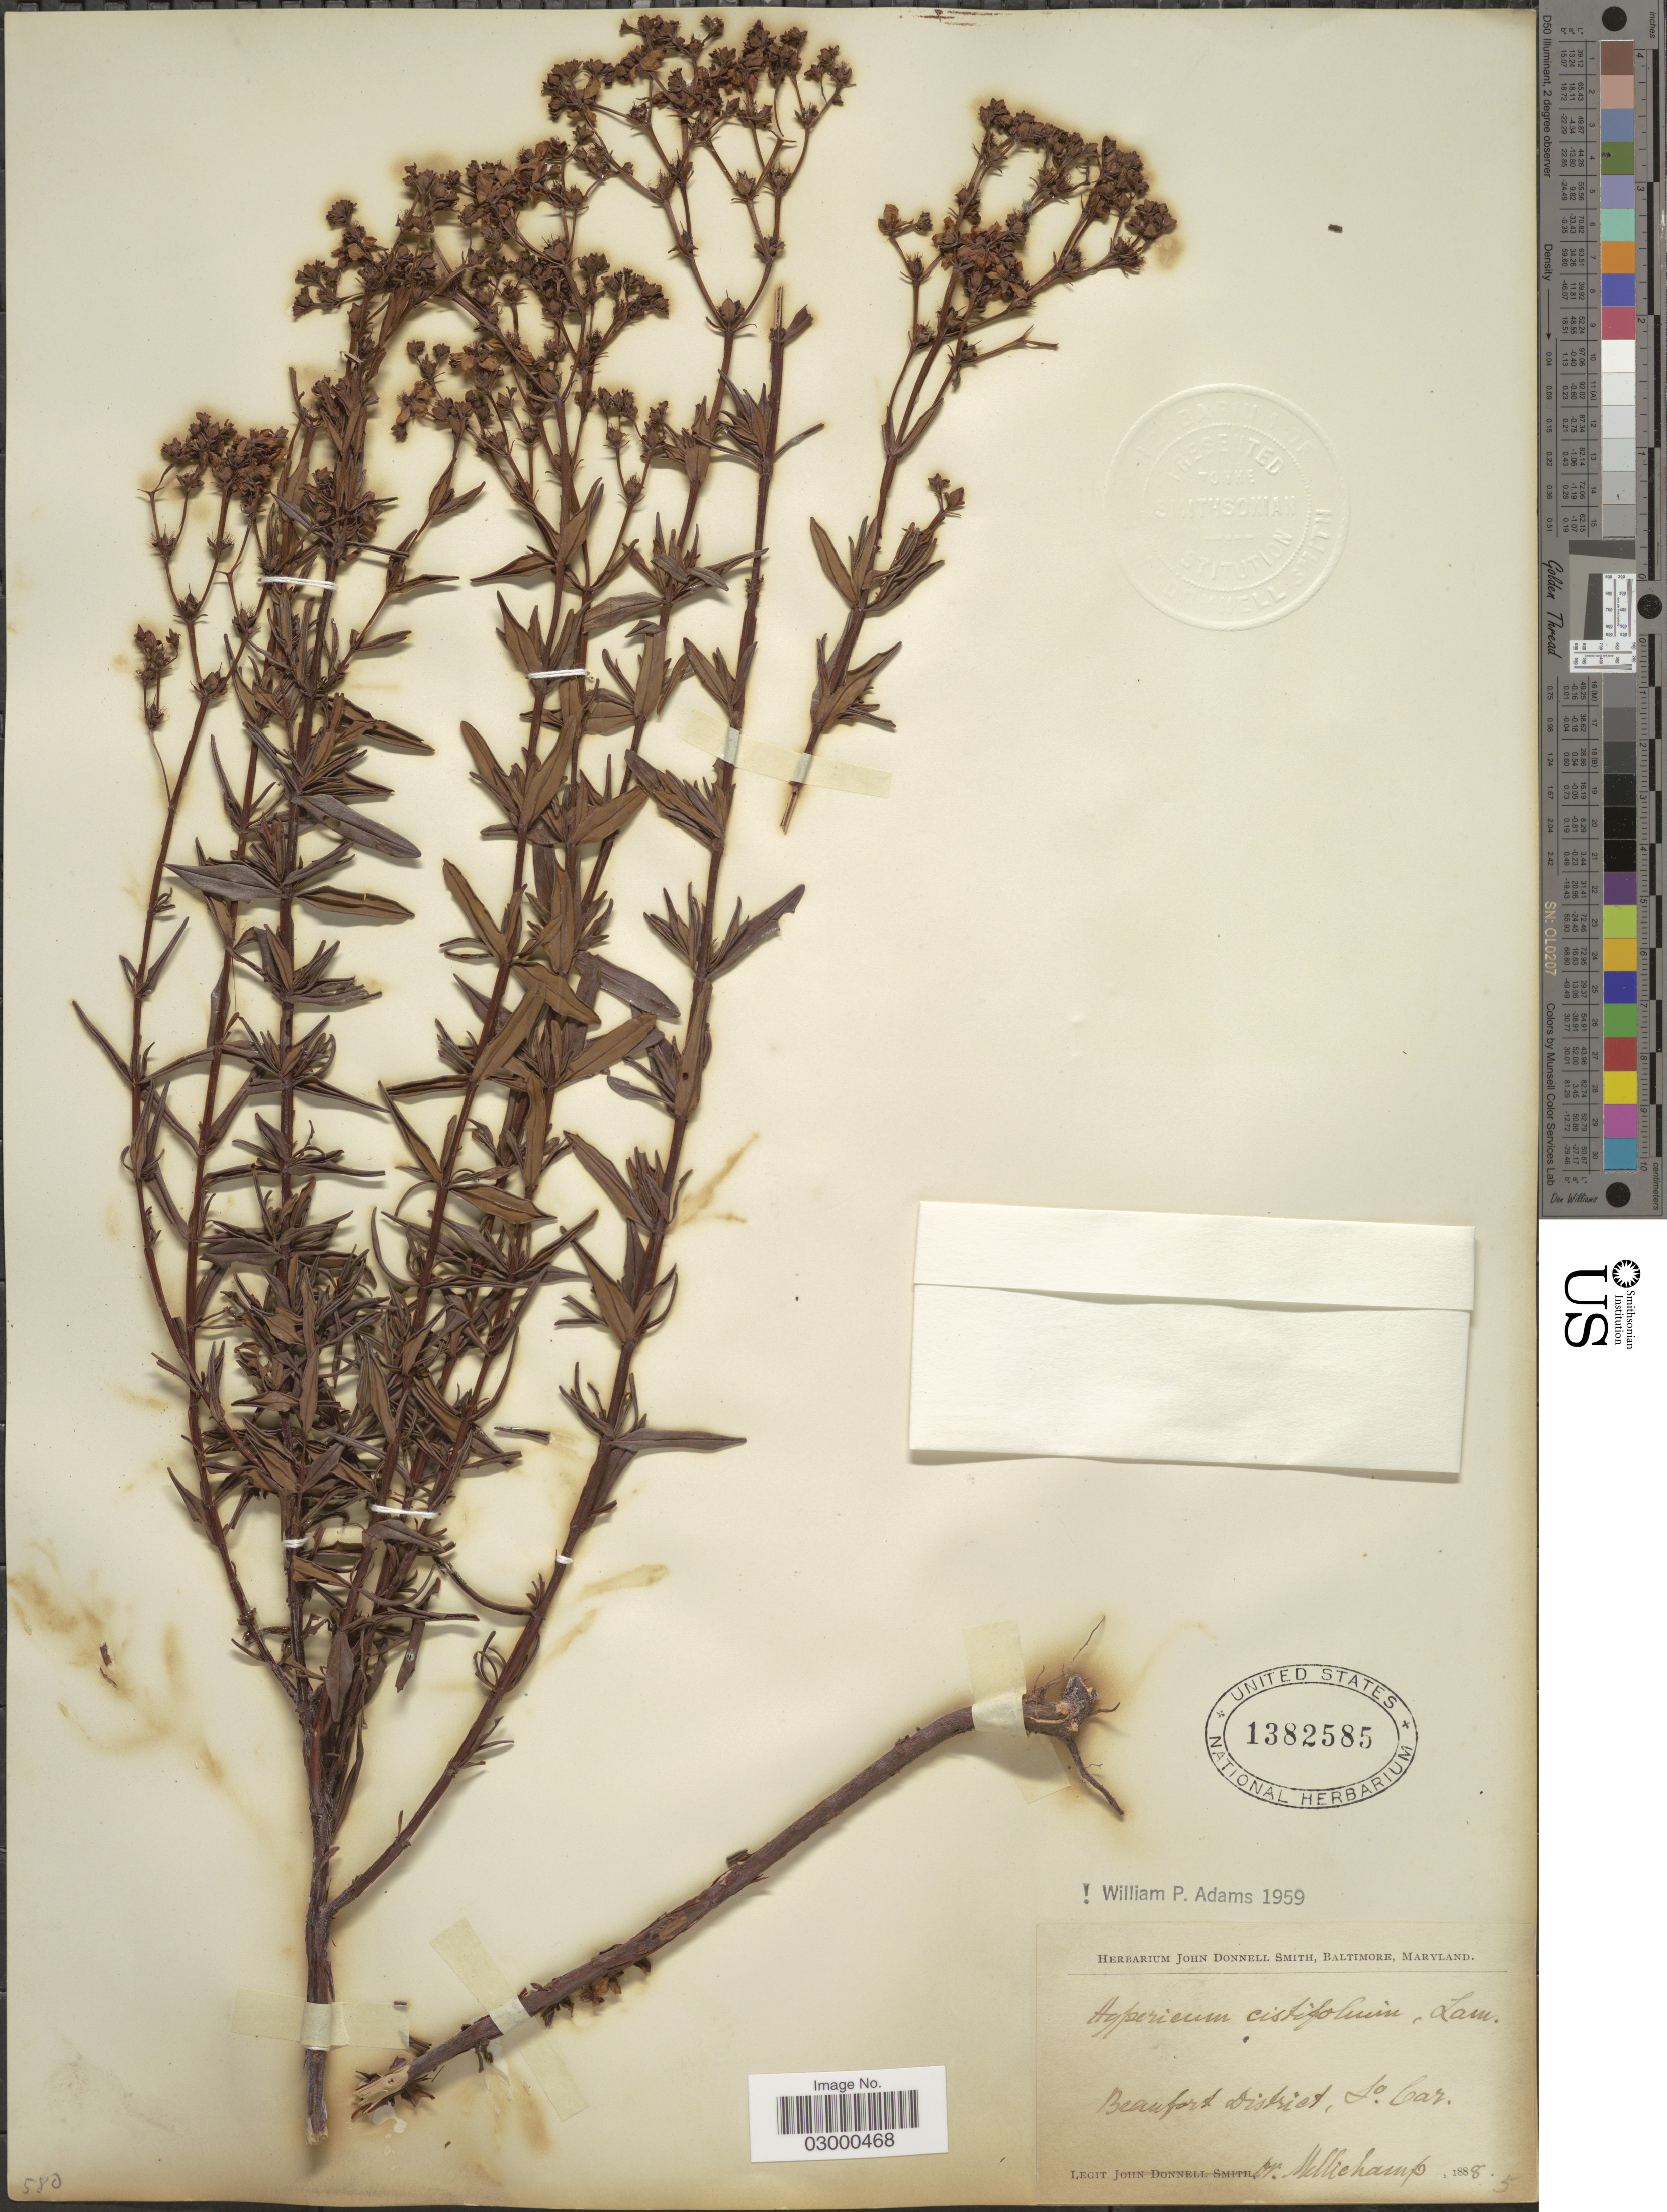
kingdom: Plantae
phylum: Tracheophyta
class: Magnoliopsida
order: Malpighiales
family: Hypericaceae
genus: Hypericum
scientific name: Hypericum cistifolium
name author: Lam.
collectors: -. Mellichamp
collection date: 1888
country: United States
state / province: South Carolina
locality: Beauford District.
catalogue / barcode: US 1382585